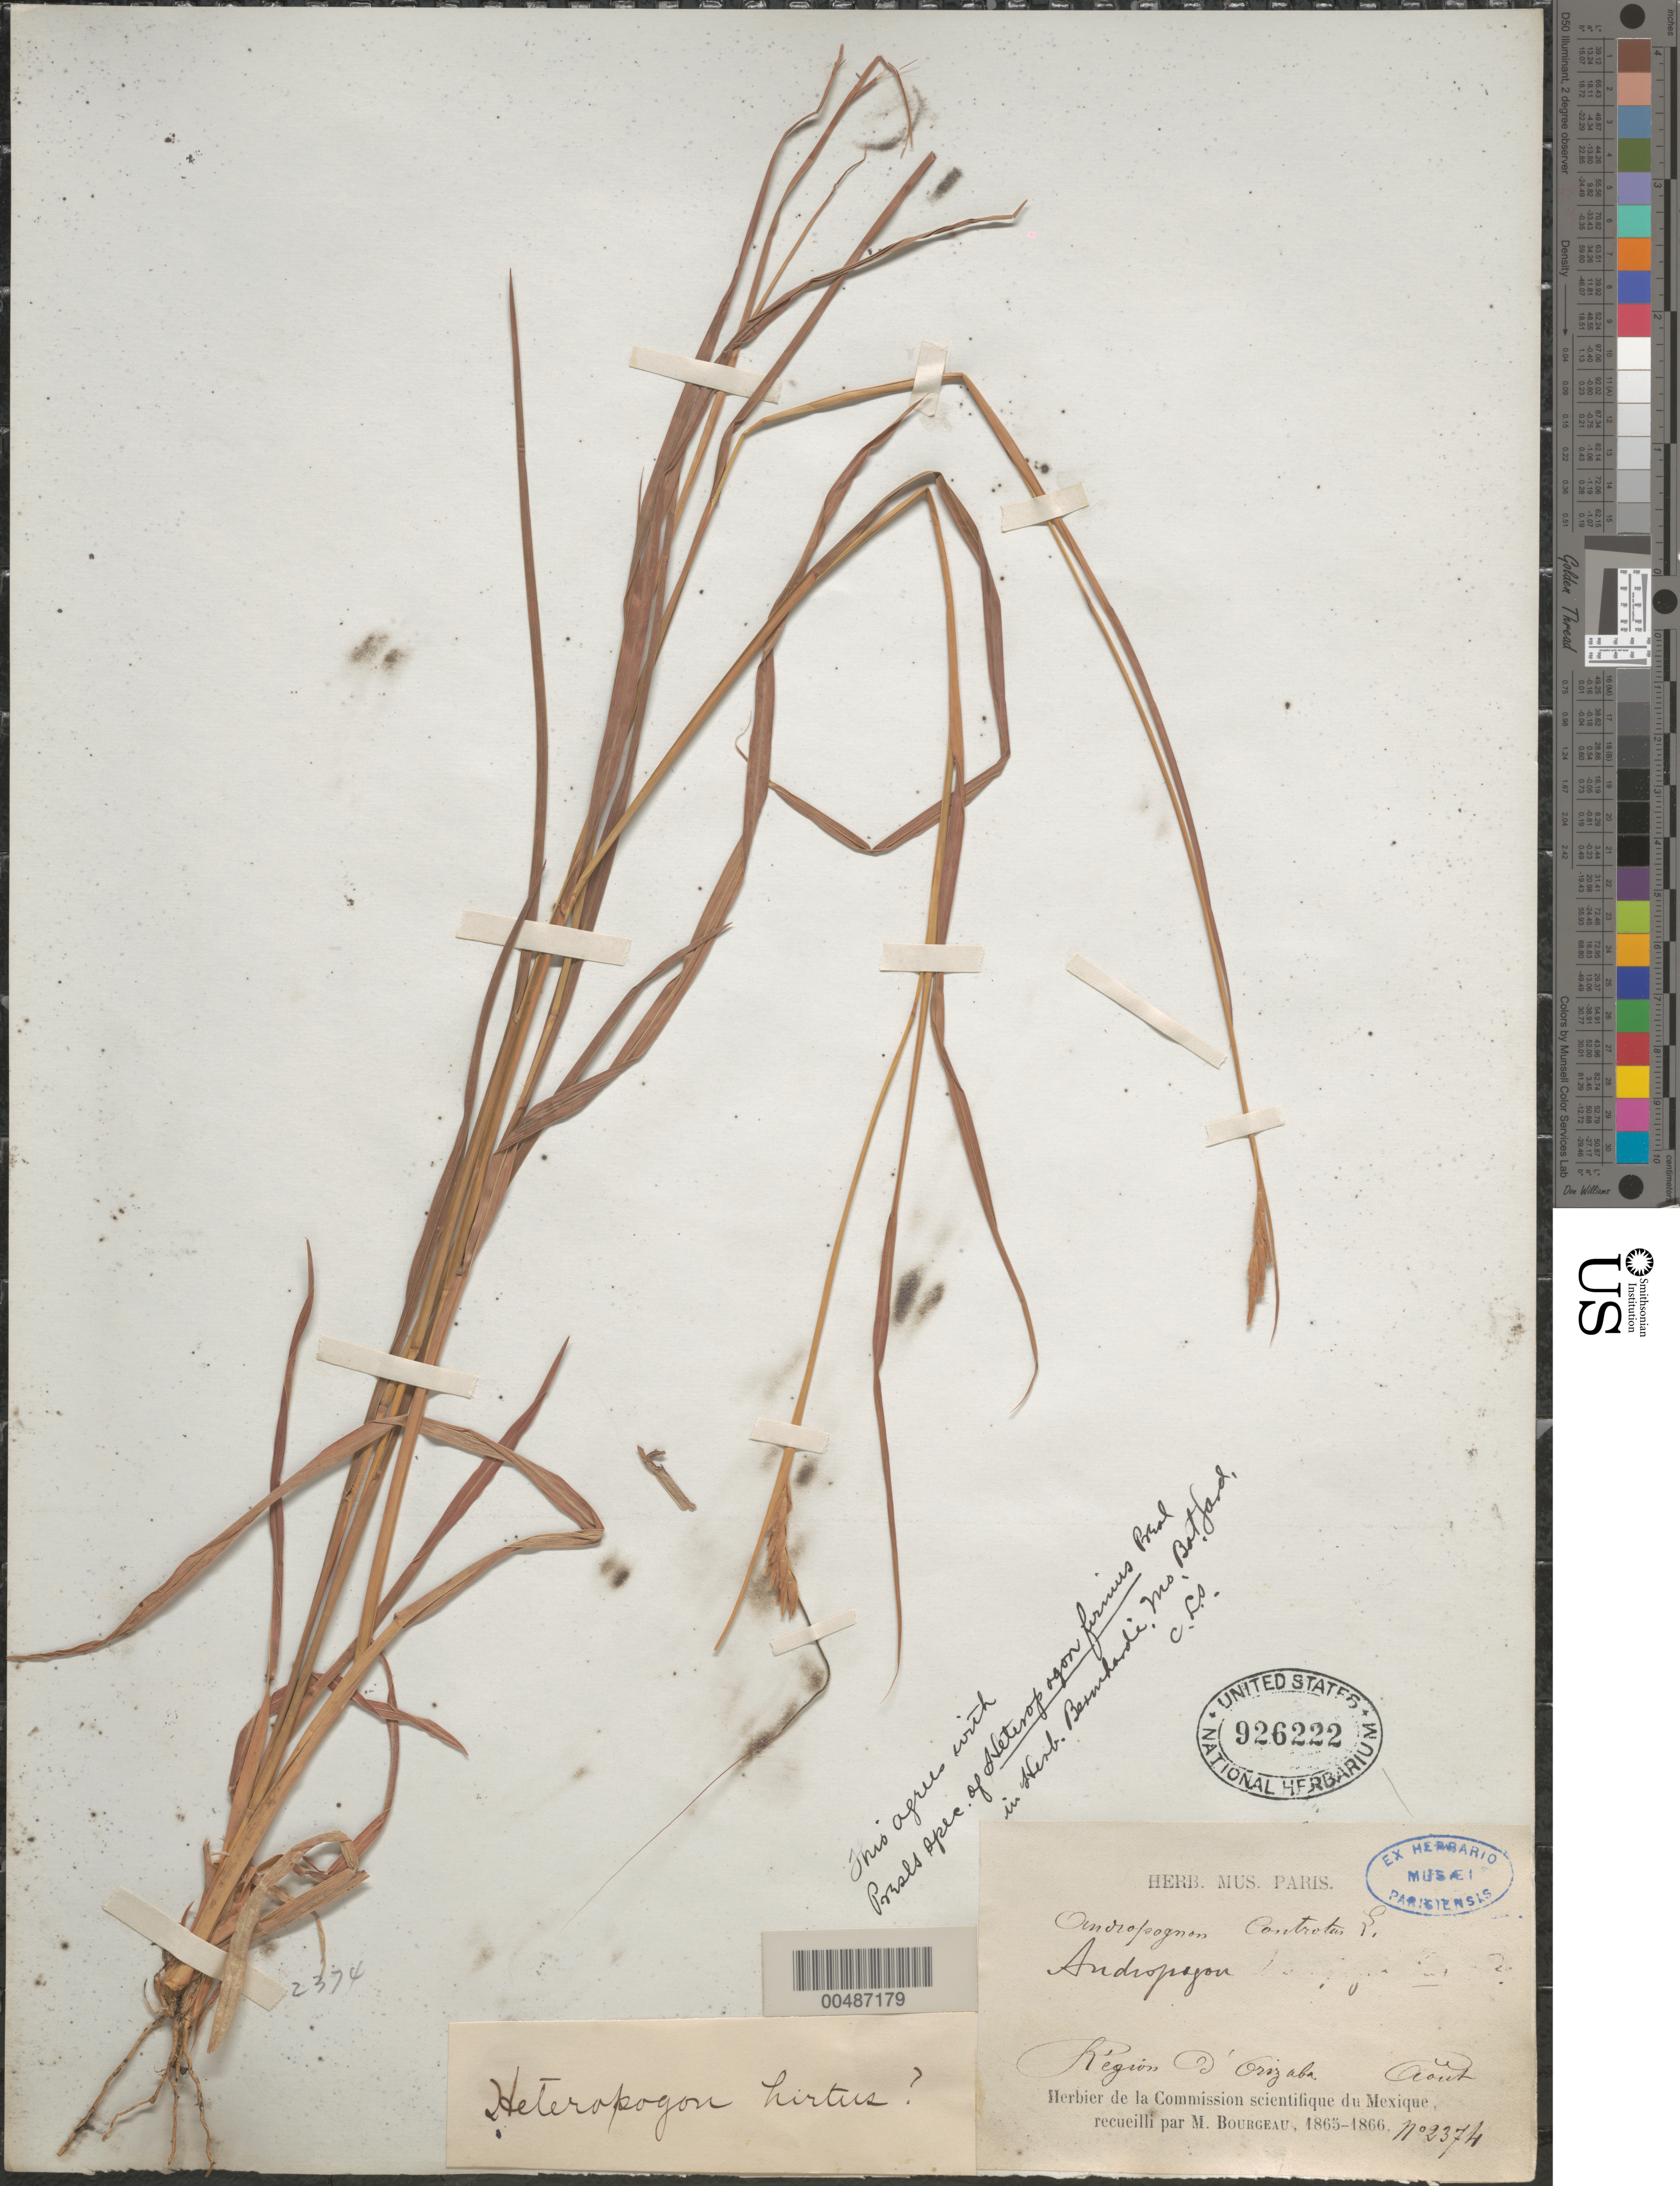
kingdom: Plantae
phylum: Tracheophyta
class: Liliopsida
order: Poales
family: Poaceae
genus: Heteropogon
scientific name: Heteropogon contortus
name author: (L.) P. Beauv. ex Roem. & Schult.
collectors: E. Bourgeau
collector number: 2374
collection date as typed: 1865 to 1866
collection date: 1865/1866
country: Mexico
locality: R‚gion d' Orizaba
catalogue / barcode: US 926222